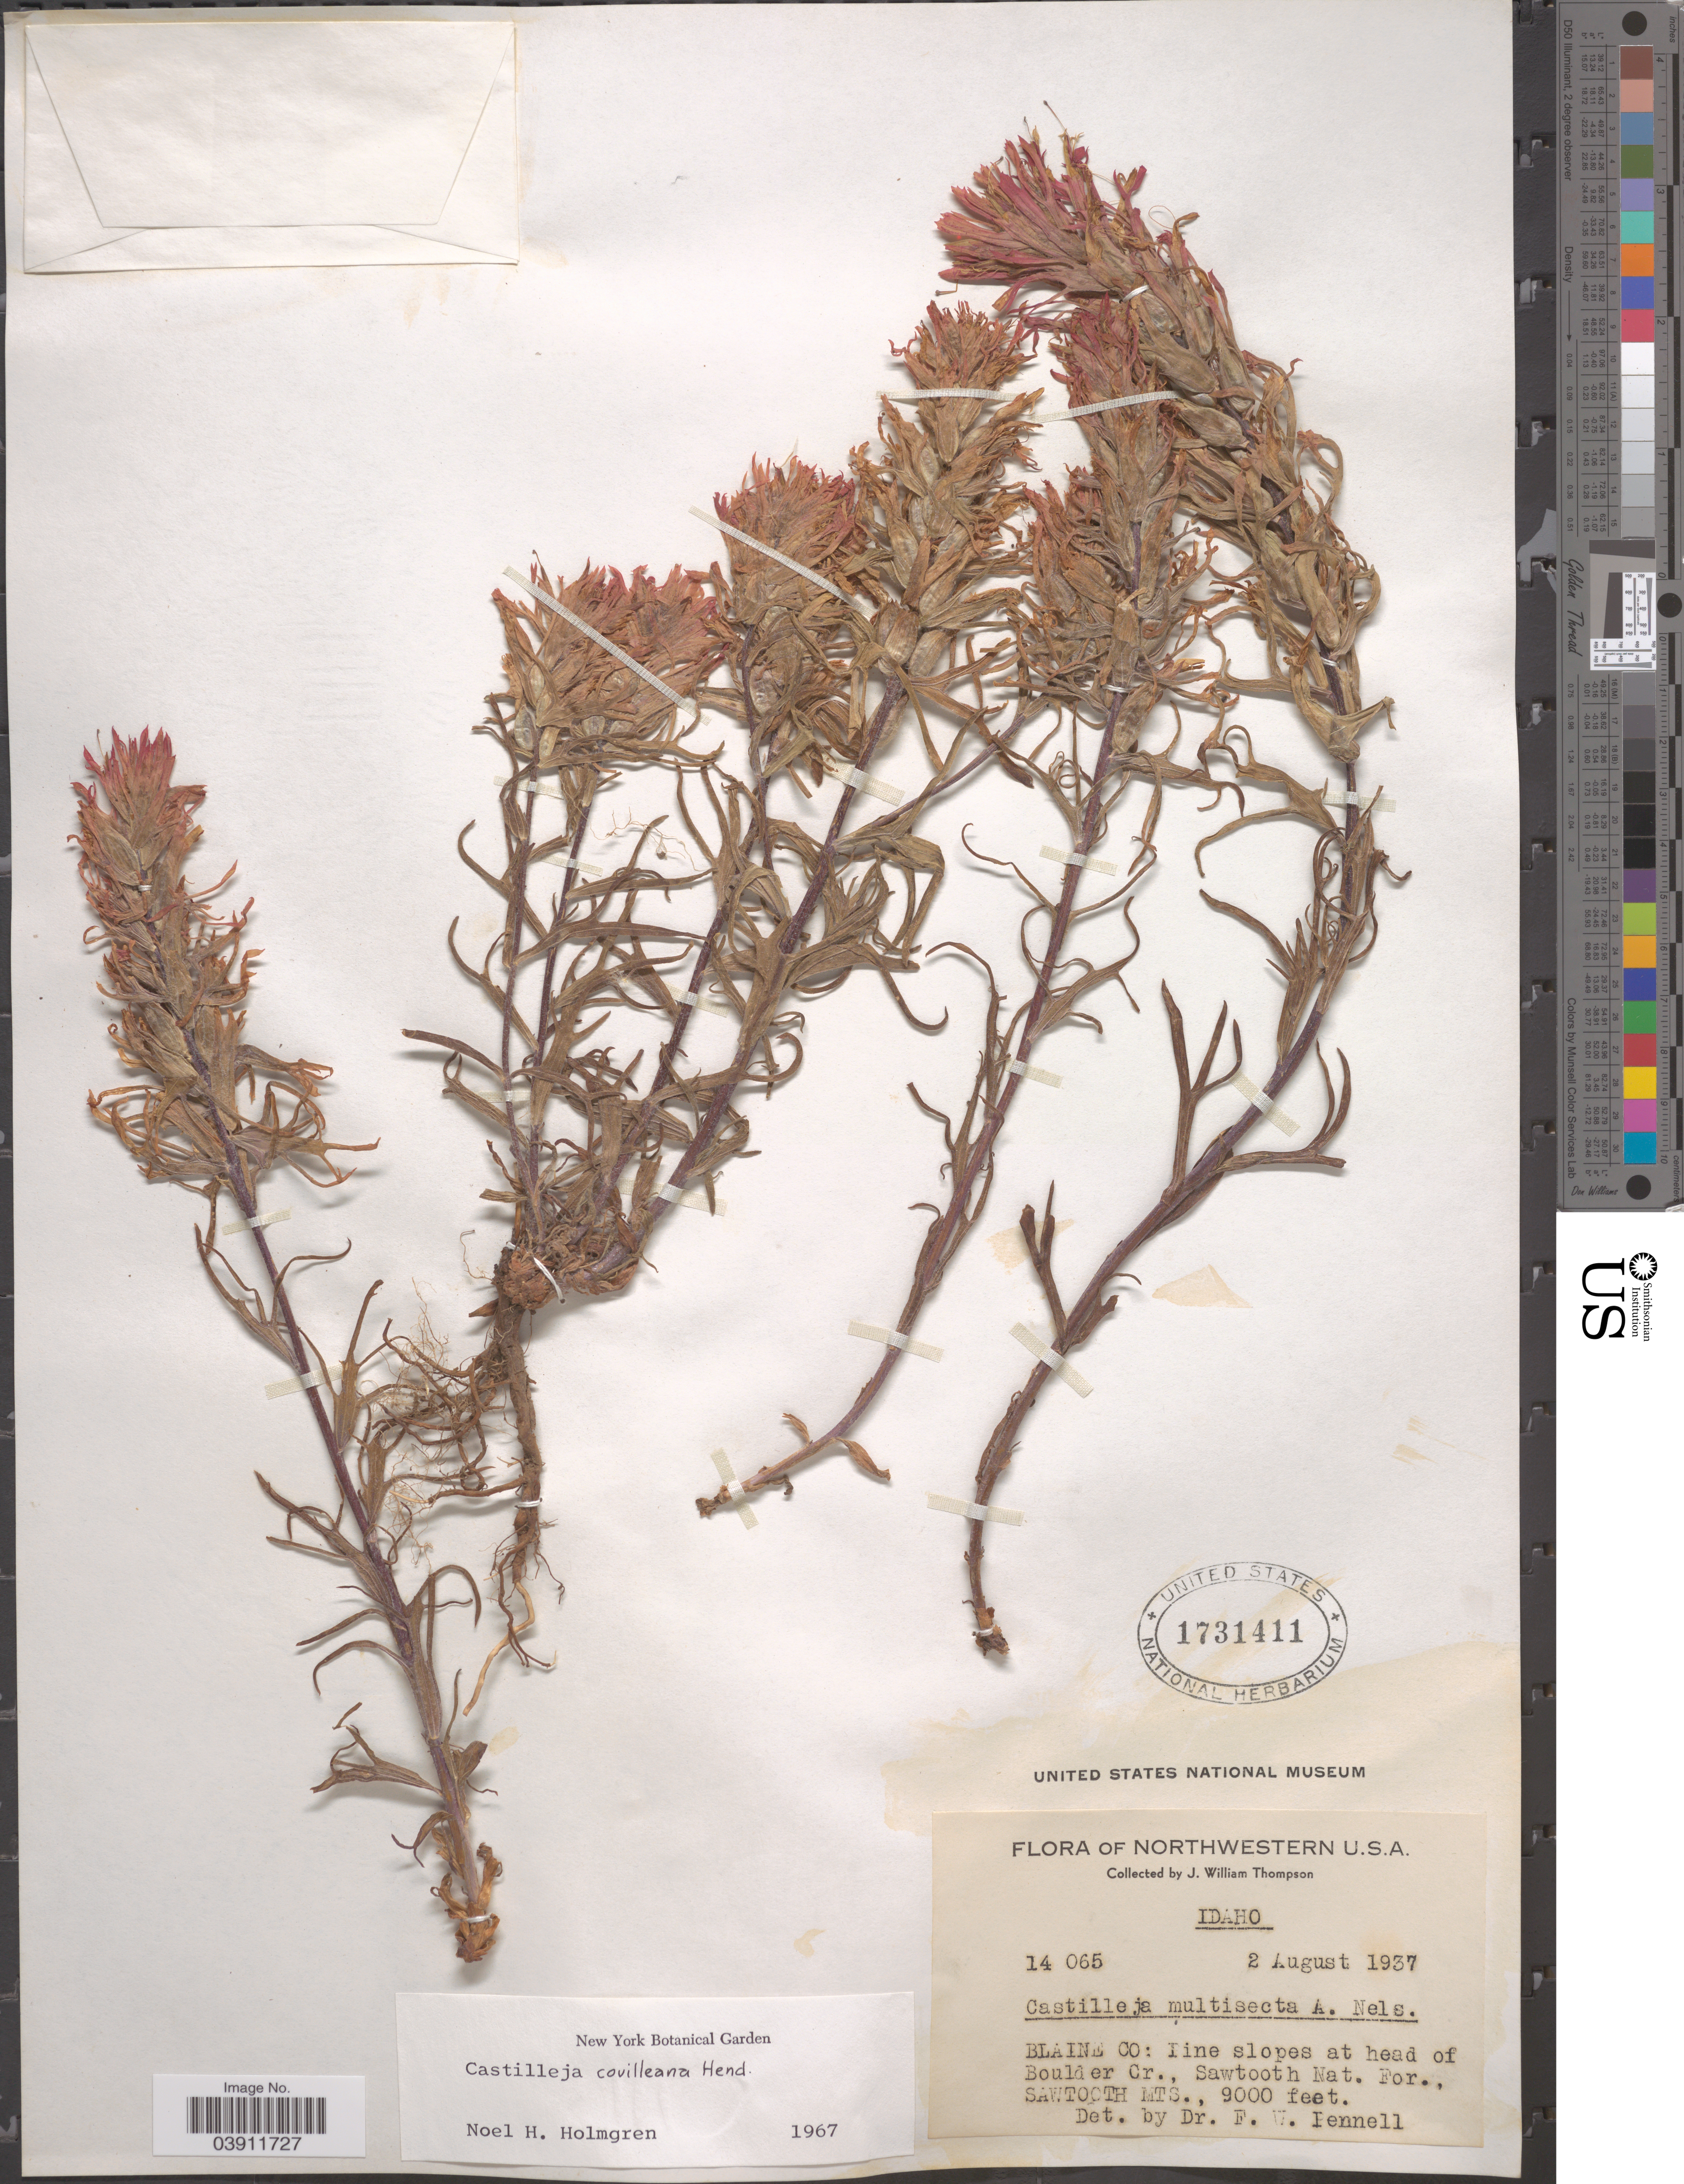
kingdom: Plantae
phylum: Tracheophyta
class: Magnoliopsida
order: Lamiales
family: Orobanchaceae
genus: Castilleja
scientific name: Castilleja covilleana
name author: L.F. Hend.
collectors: J. W. Thompson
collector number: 14065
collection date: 1937-08-02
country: United States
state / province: Idaho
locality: Blaine Co: Line slopes at head of Boulder Cr., Sawtooth Nat. For., Sawtooth Mts.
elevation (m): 2743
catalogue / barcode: US 1731411